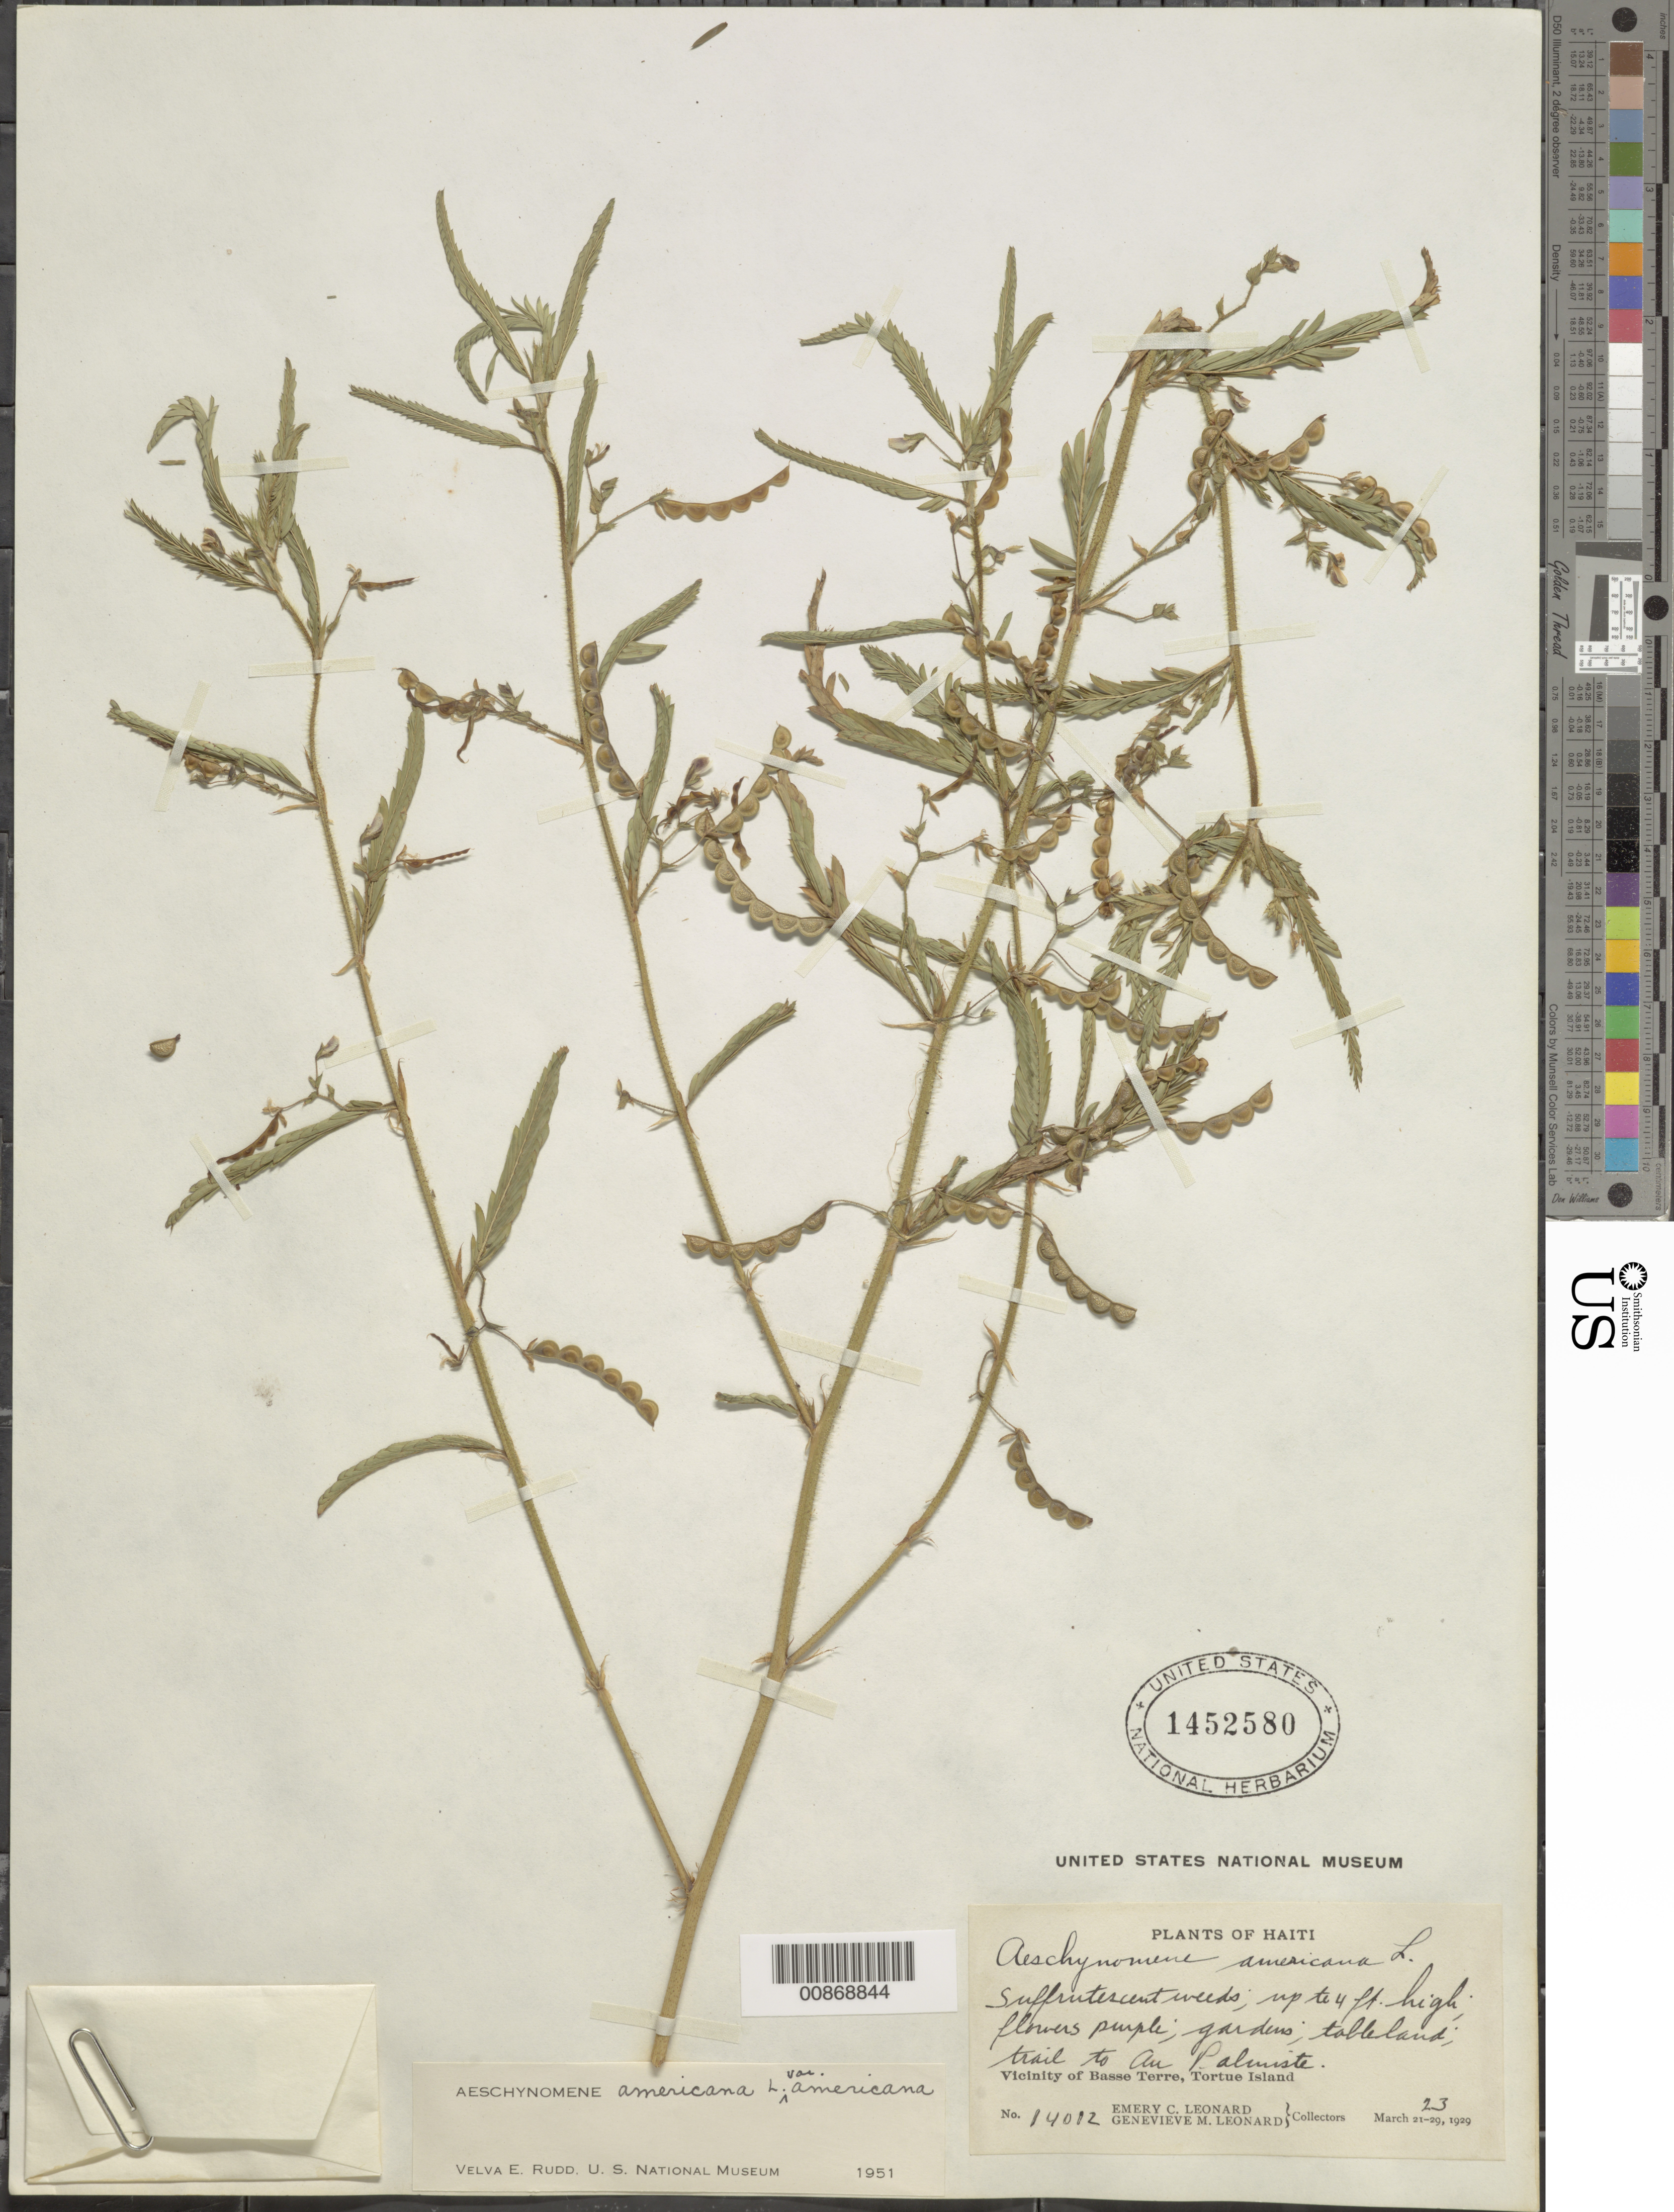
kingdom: Plantae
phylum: Tracheophyta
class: Magnoliopsida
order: Fabales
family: Fabaceae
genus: Aeschynomene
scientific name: Aeschynomene americana var. americana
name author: L.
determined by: Rudd, V. E.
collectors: E. C. Leonard & G. M. Leonard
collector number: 14002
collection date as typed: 23 Mar 1929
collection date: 1929-03-23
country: Haiti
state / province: Nord-Óuest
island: Île de la Tortue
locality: Vicinity of Basse Terre, Tortue Island. Tableland; trail to Au Palmiste.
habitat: Gardens.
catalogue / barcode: US 1452580